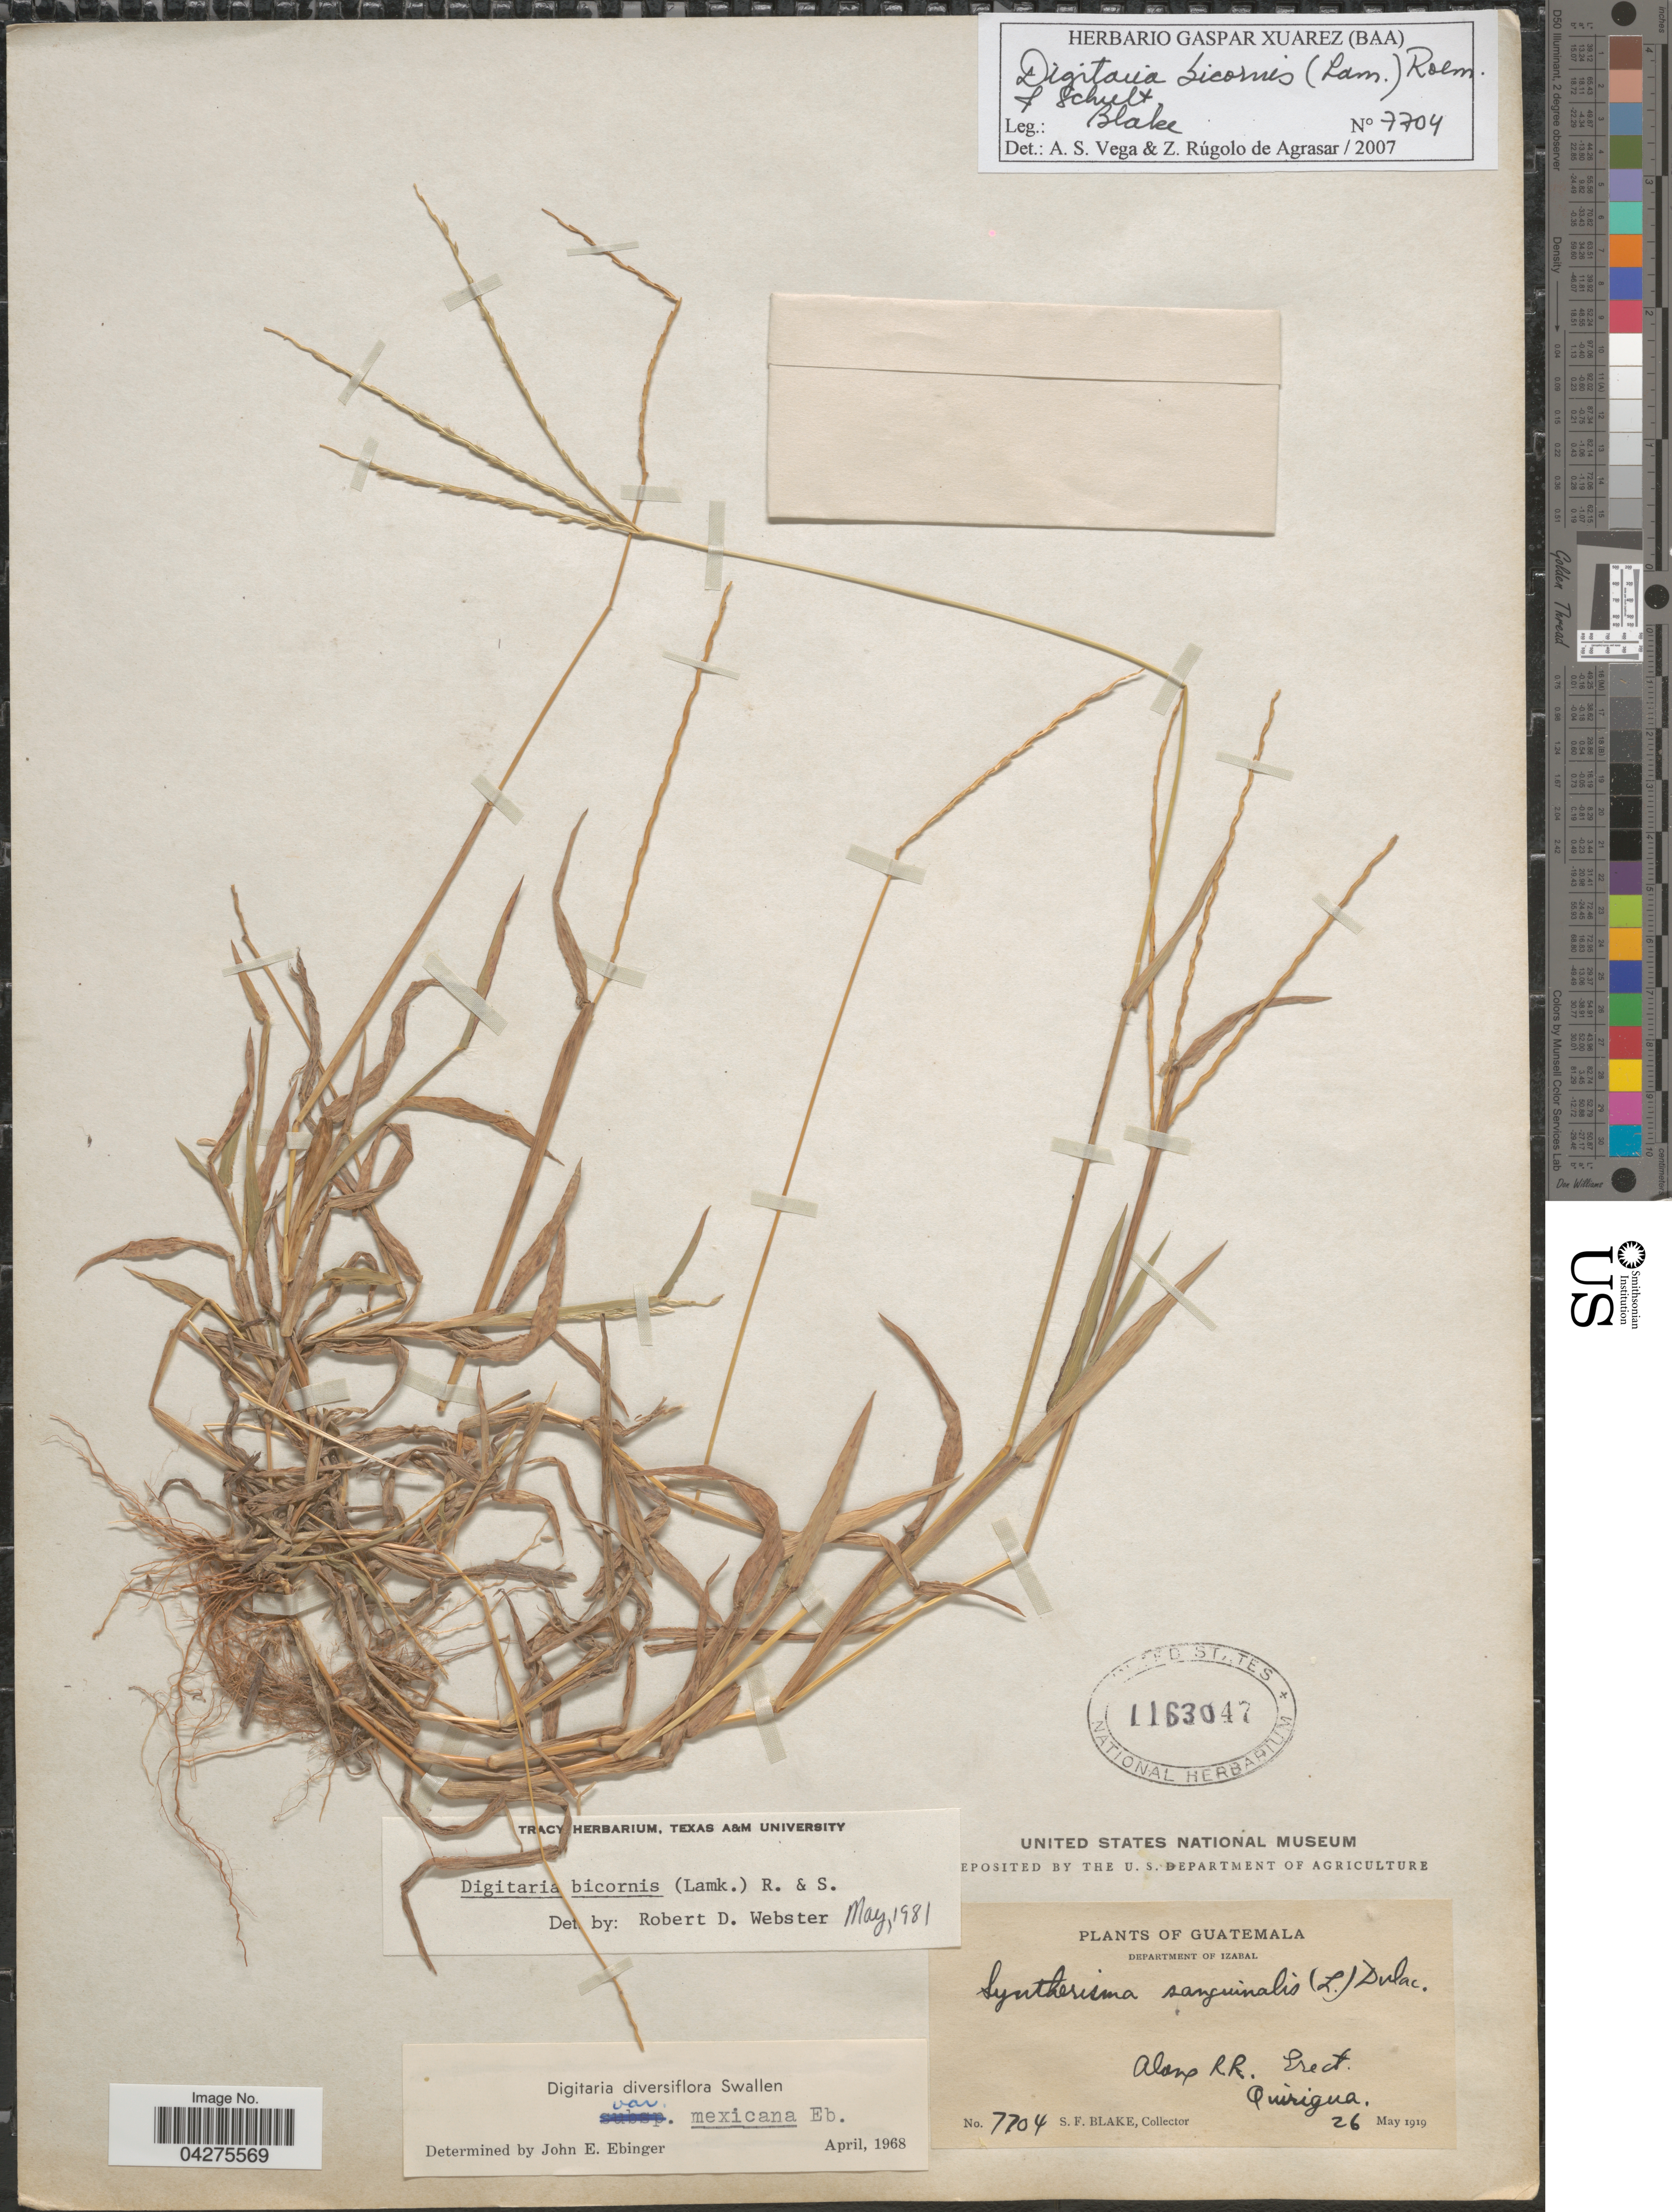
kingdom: Plantae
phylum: Tracheophyta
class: Liliopsida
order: Poales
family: Poaceae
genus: Digitaria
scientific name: Digitaria bicornis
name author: (Lam.) Roem. & Schult.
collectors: S. Blake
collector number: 7704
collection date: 1919-05-26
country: Guatemala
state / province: Izabal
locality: Department of Izabal. Along R.R. Erect. Quirigua.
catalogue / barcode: US 1163047